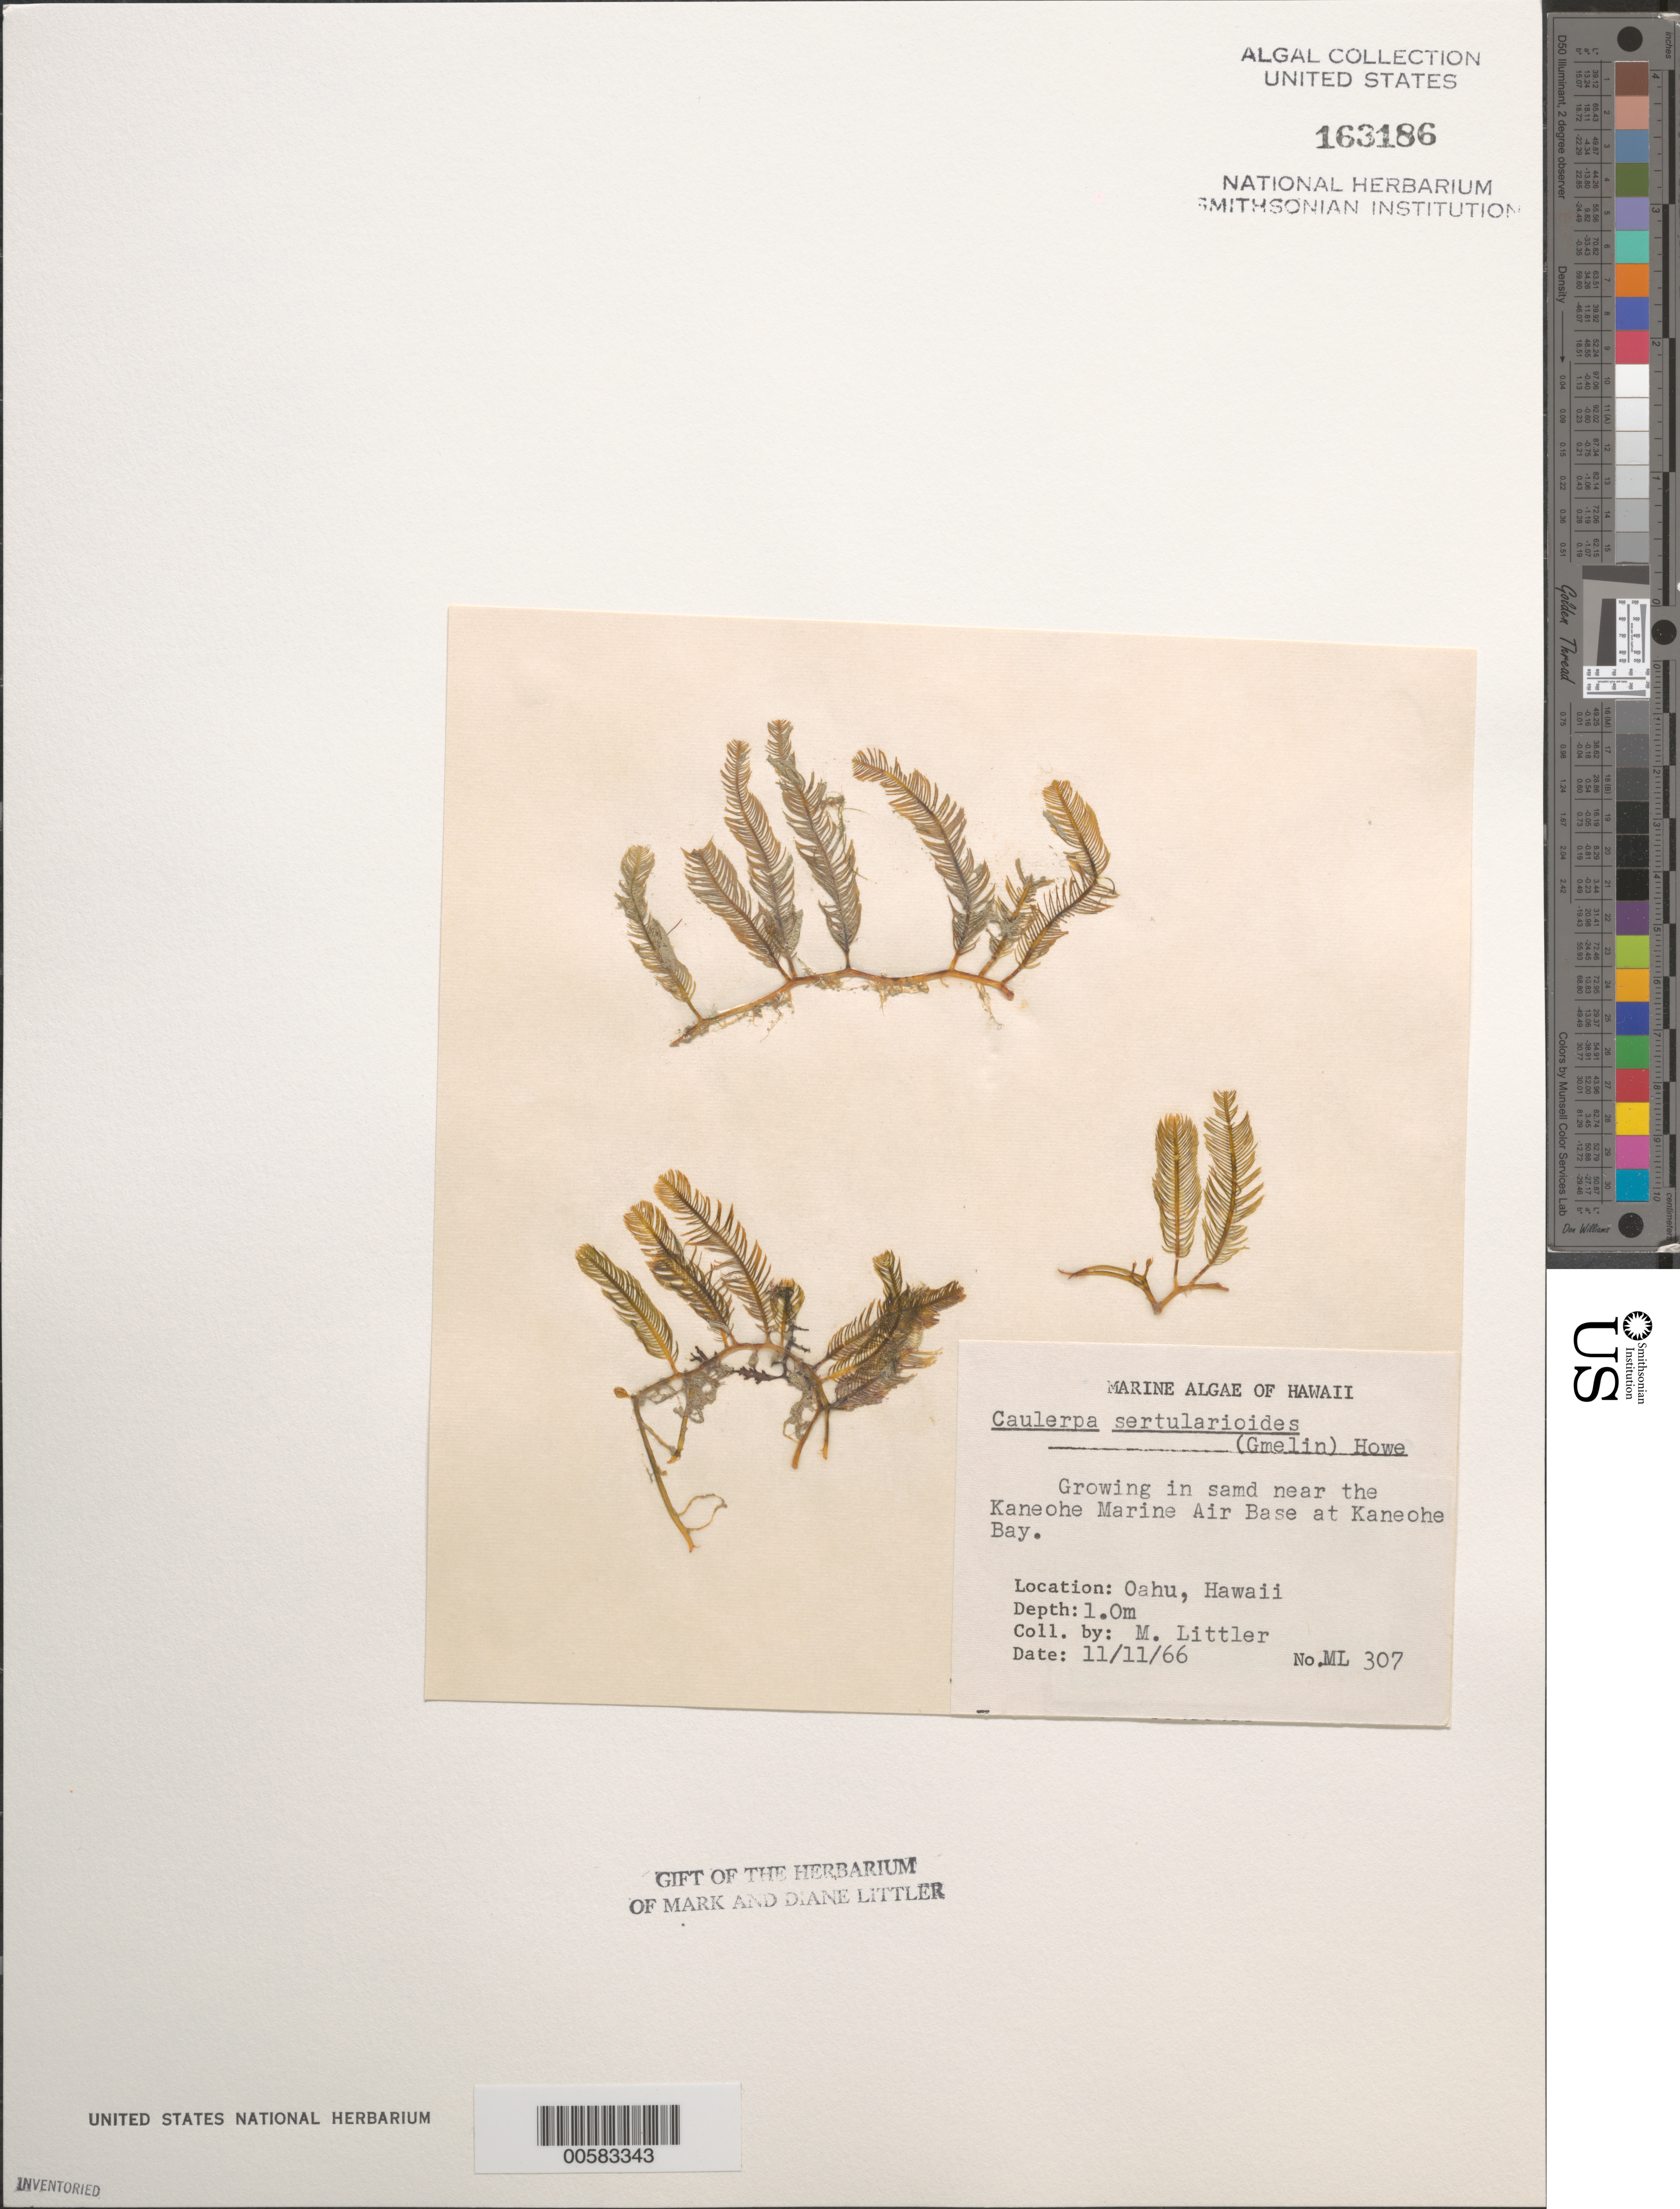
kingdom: Plantae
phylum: Chlorophyta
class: Ulvophyceae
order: Bryopsidales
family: Caulerpaceae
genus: Caulerpa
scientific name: Caulerpa sertularioides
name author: (S.G. Gmel.) M. Howe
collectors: M. M. Littler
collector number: ML 307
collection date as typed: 11 Nov 1966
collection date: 1966-11-11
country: United States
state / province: Hawaii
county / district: Honolulu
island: Oahu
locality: Kaneohe Bay near Kaneohe Marine Air Base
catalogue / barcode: US 163186